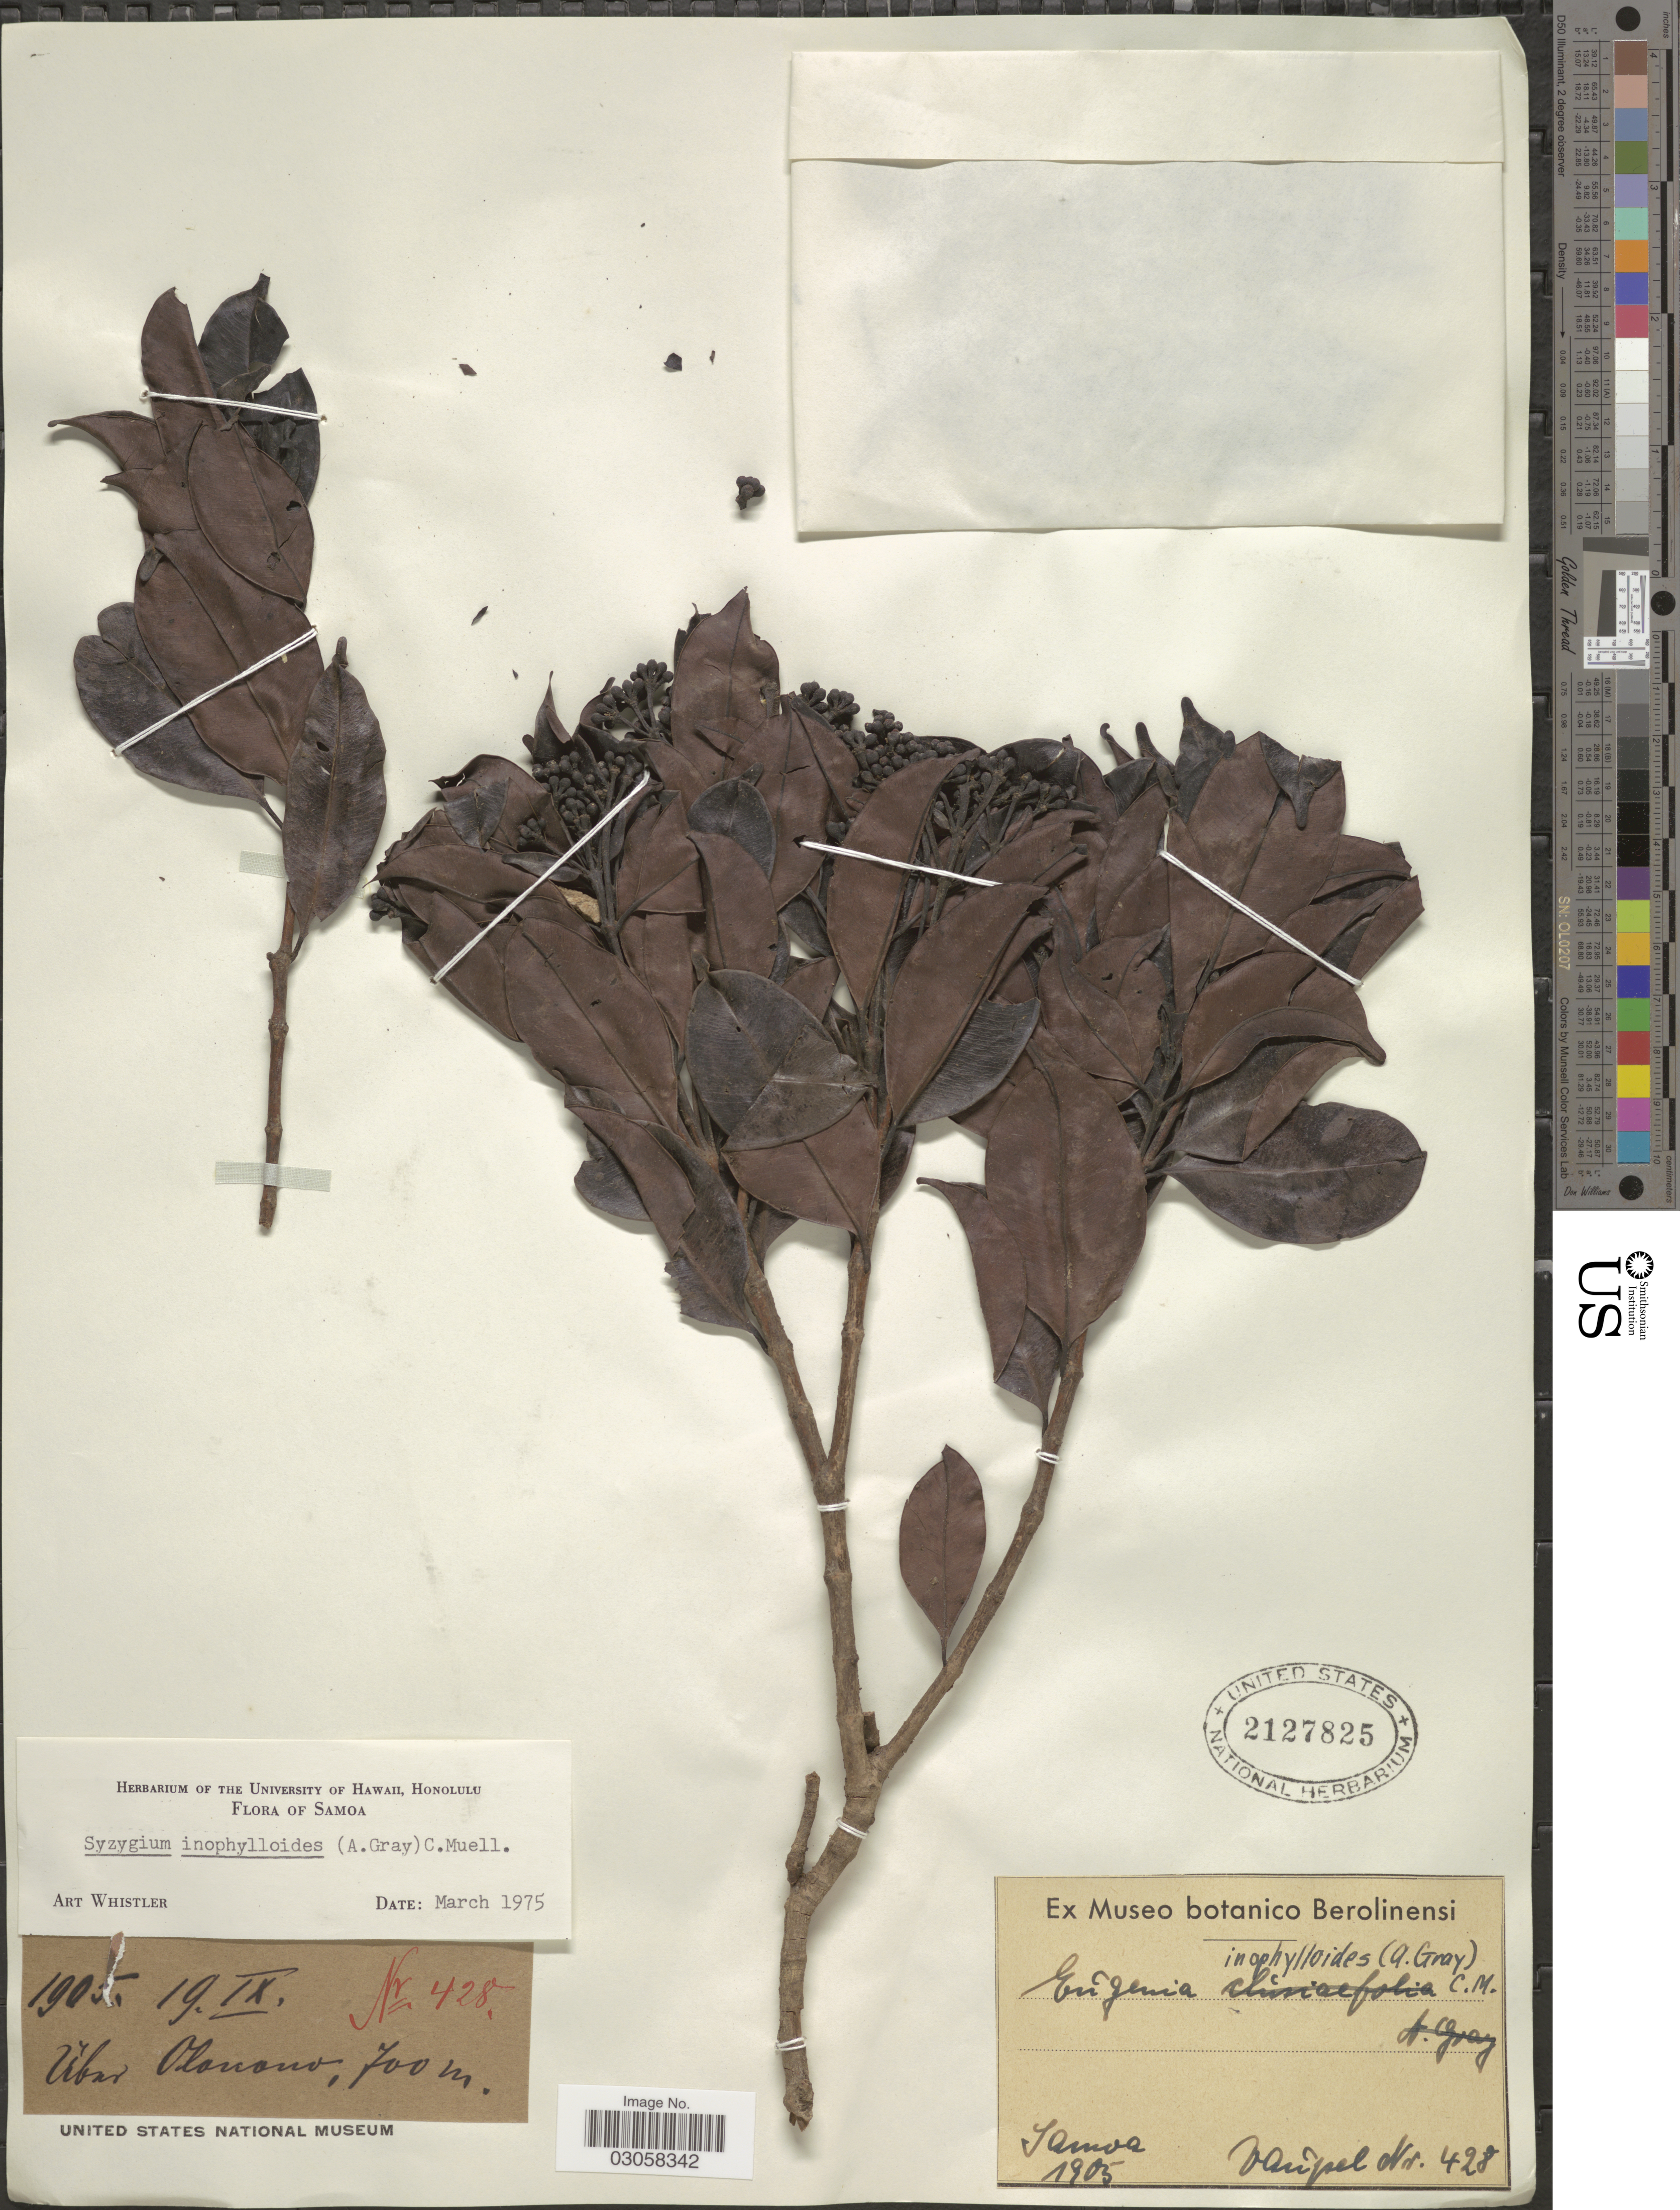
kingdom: Plantae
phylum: Tracheophyta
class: Magnoliopsida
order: Myrtales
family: Myrtaceae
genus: Syzygium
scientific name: Syzygium inophylloides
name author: (A. Gray) K. Müller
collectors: A. Whistler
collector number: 428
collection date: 1905-10-19/1975-03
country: Samoa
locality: Samoa. Übar Manono.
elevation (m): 700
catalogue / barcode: US 2127825